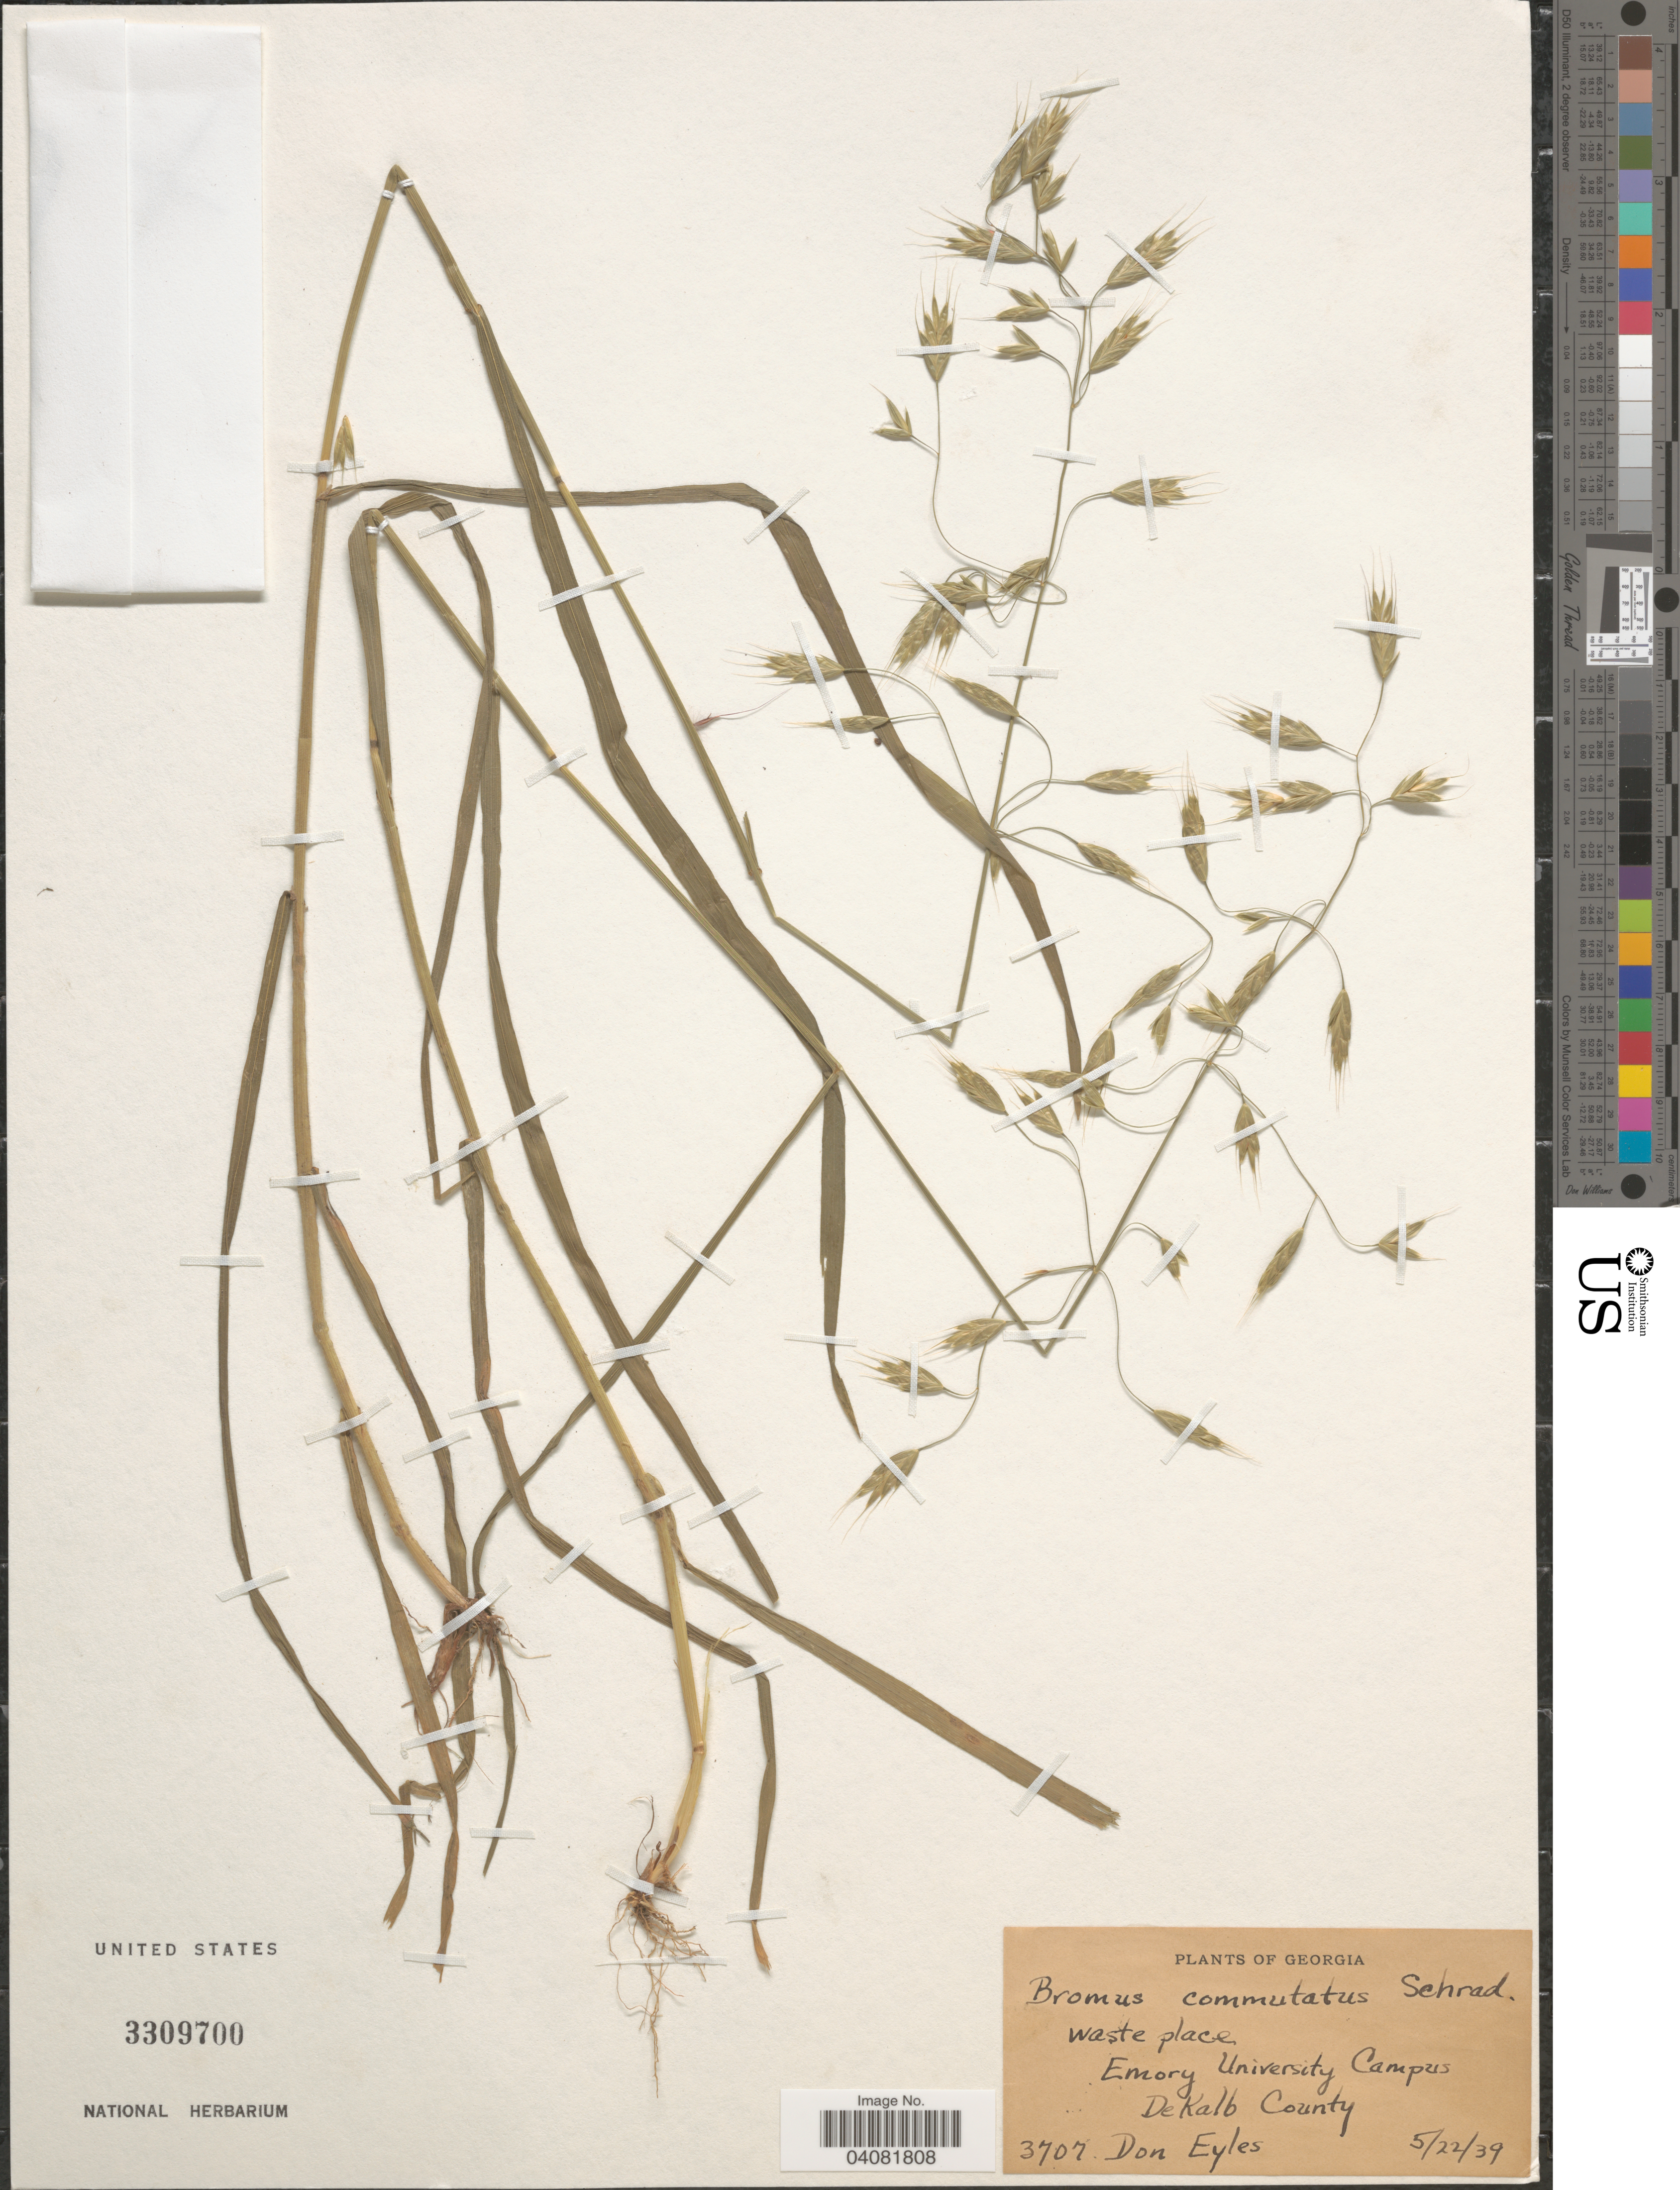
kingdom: Plantae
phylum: Tracheophyta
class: Liliopsida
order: Poales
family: Poaceae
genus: Bromus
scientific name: Bromus commutatus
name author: Schrad.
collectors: D. Eyles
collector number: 3707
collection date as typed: Transcribed d/m/y: 22/5/39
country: United States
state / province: Georgia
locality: Waste place. Emory University Campus. DeKalb County.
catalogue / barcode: US 3309700